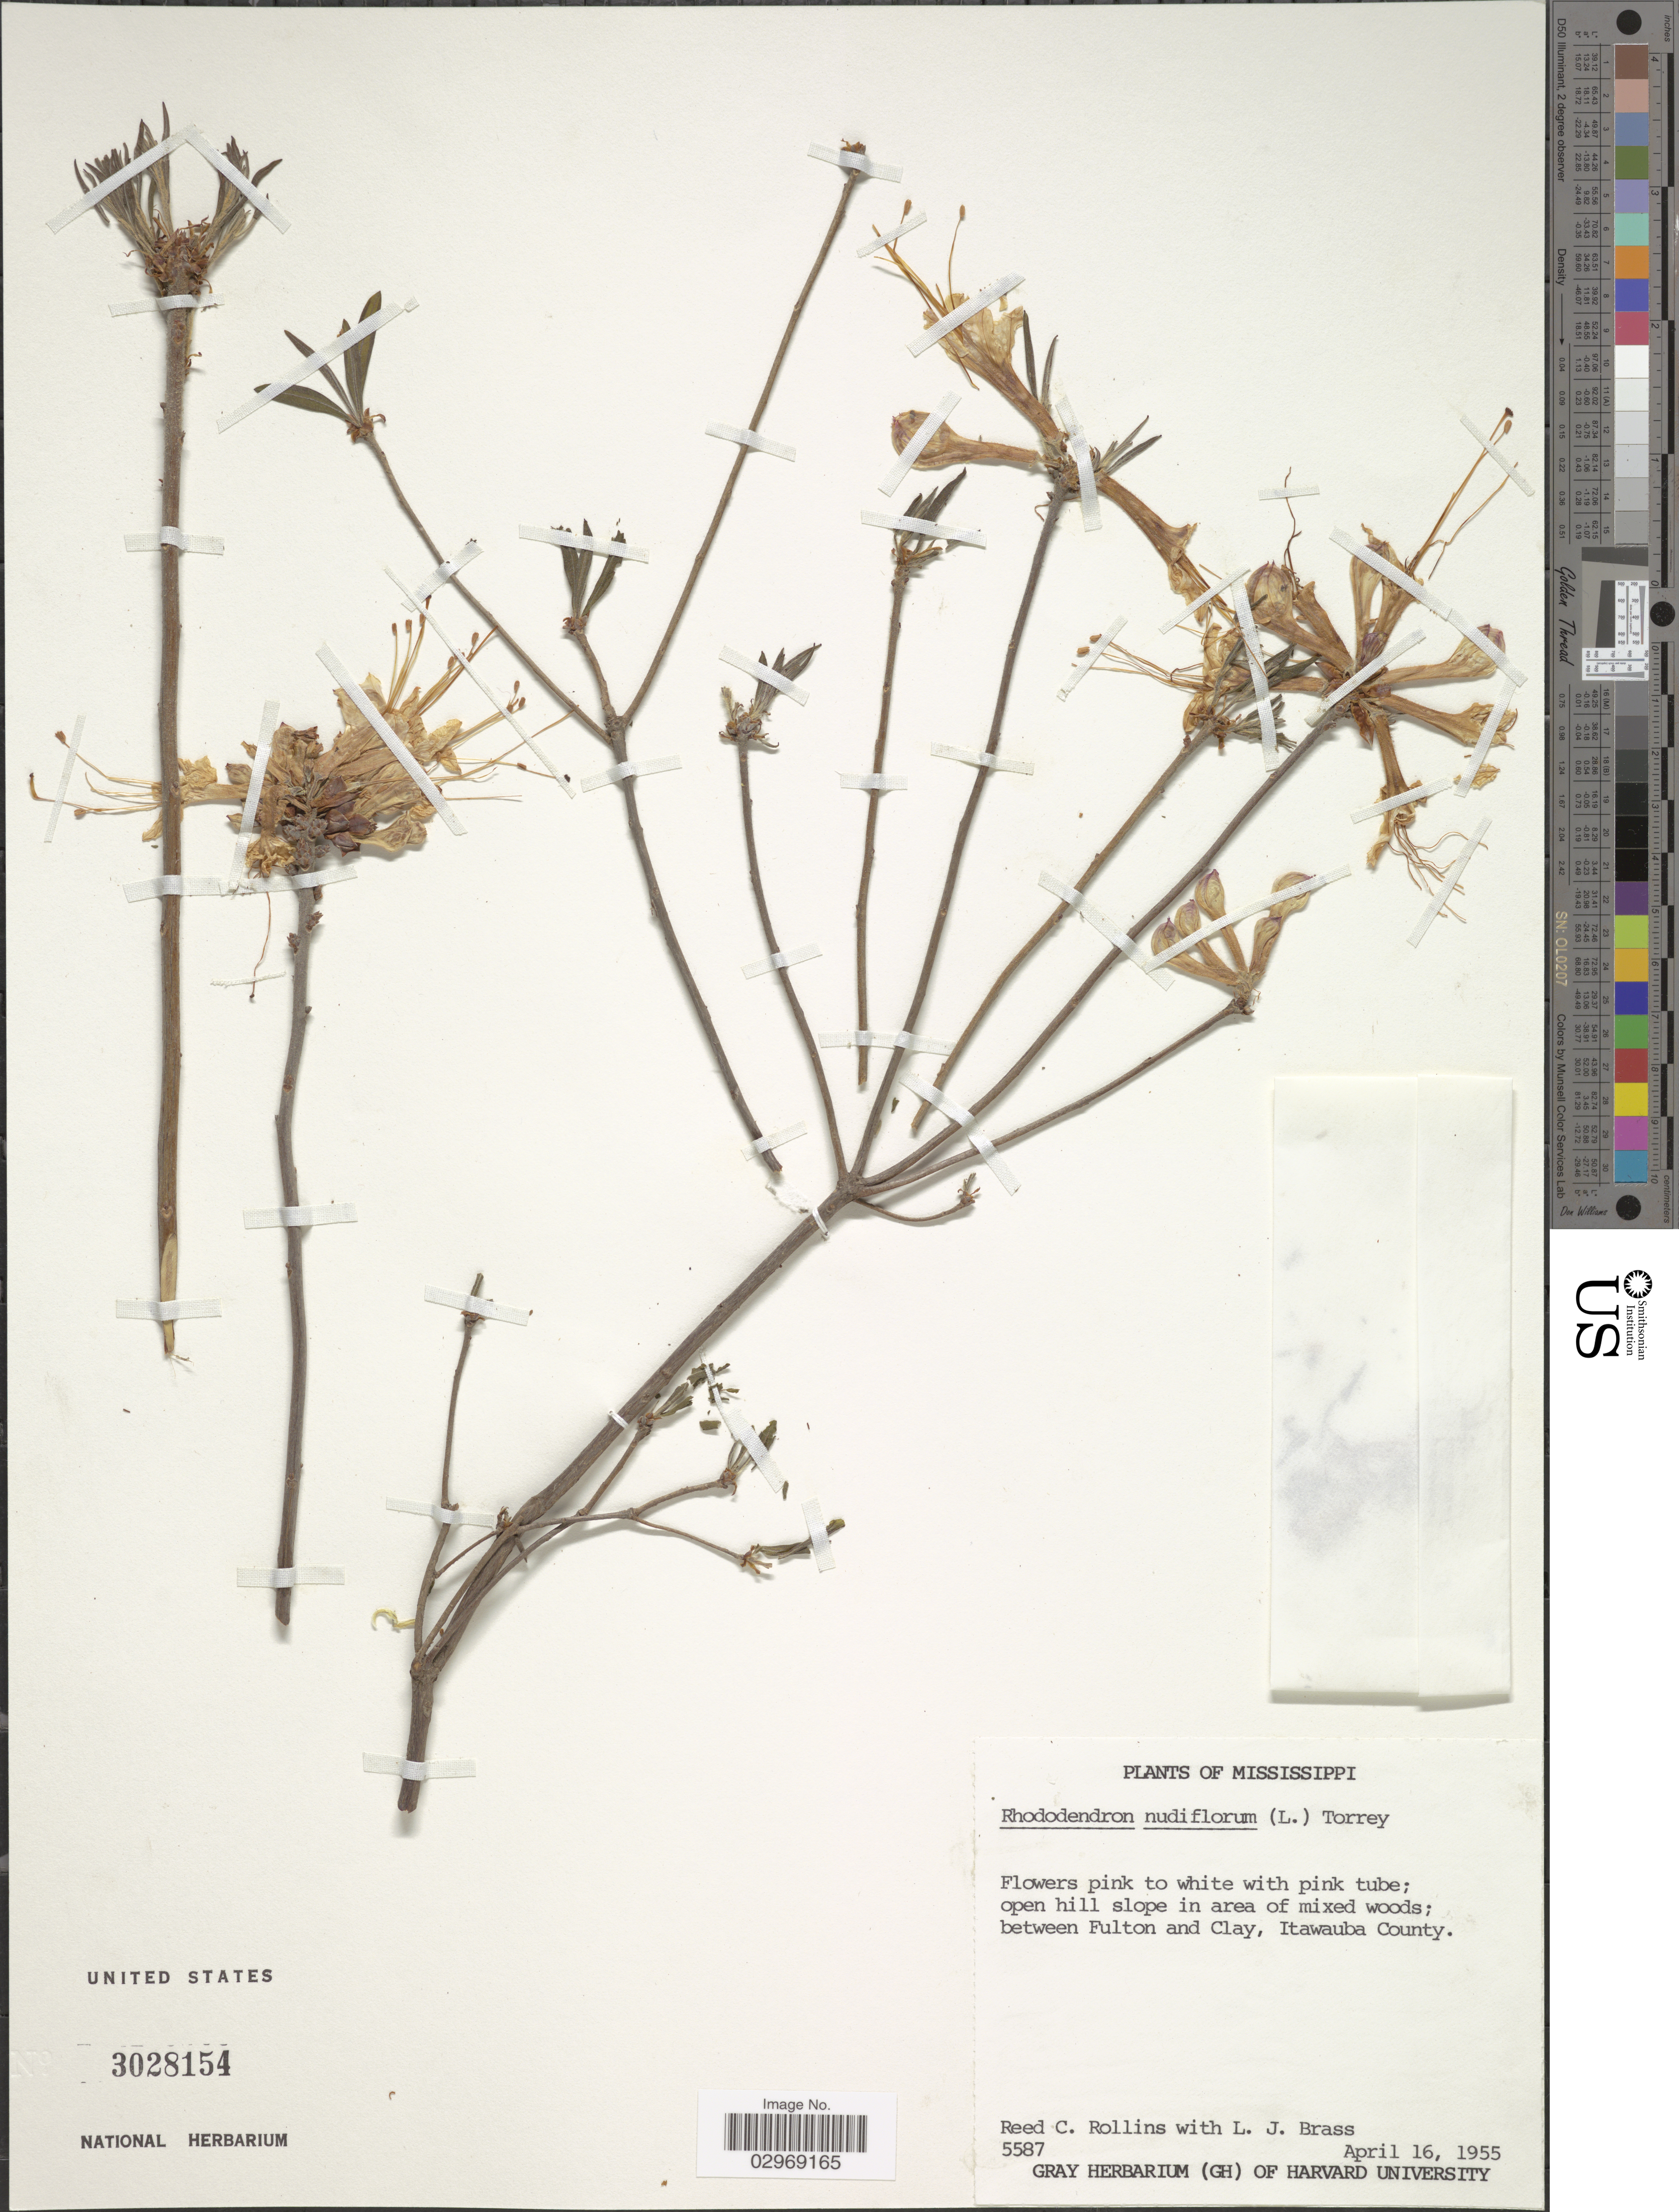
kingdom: Plantae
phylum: Tracheophyta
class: Magnoliopsida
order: Ericales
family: Ericaceae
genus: Rhododendron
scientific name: Rhododendron nudiflorum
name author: Torr.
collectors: R. C. Rollins & L. J. Brass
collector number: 5587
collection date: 1955-04-16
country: United States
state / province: Mississippi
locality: Between Fulton and Clay, Itawauba County.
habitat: open hill slopes in area of mixed woods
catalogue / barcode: US 3028154